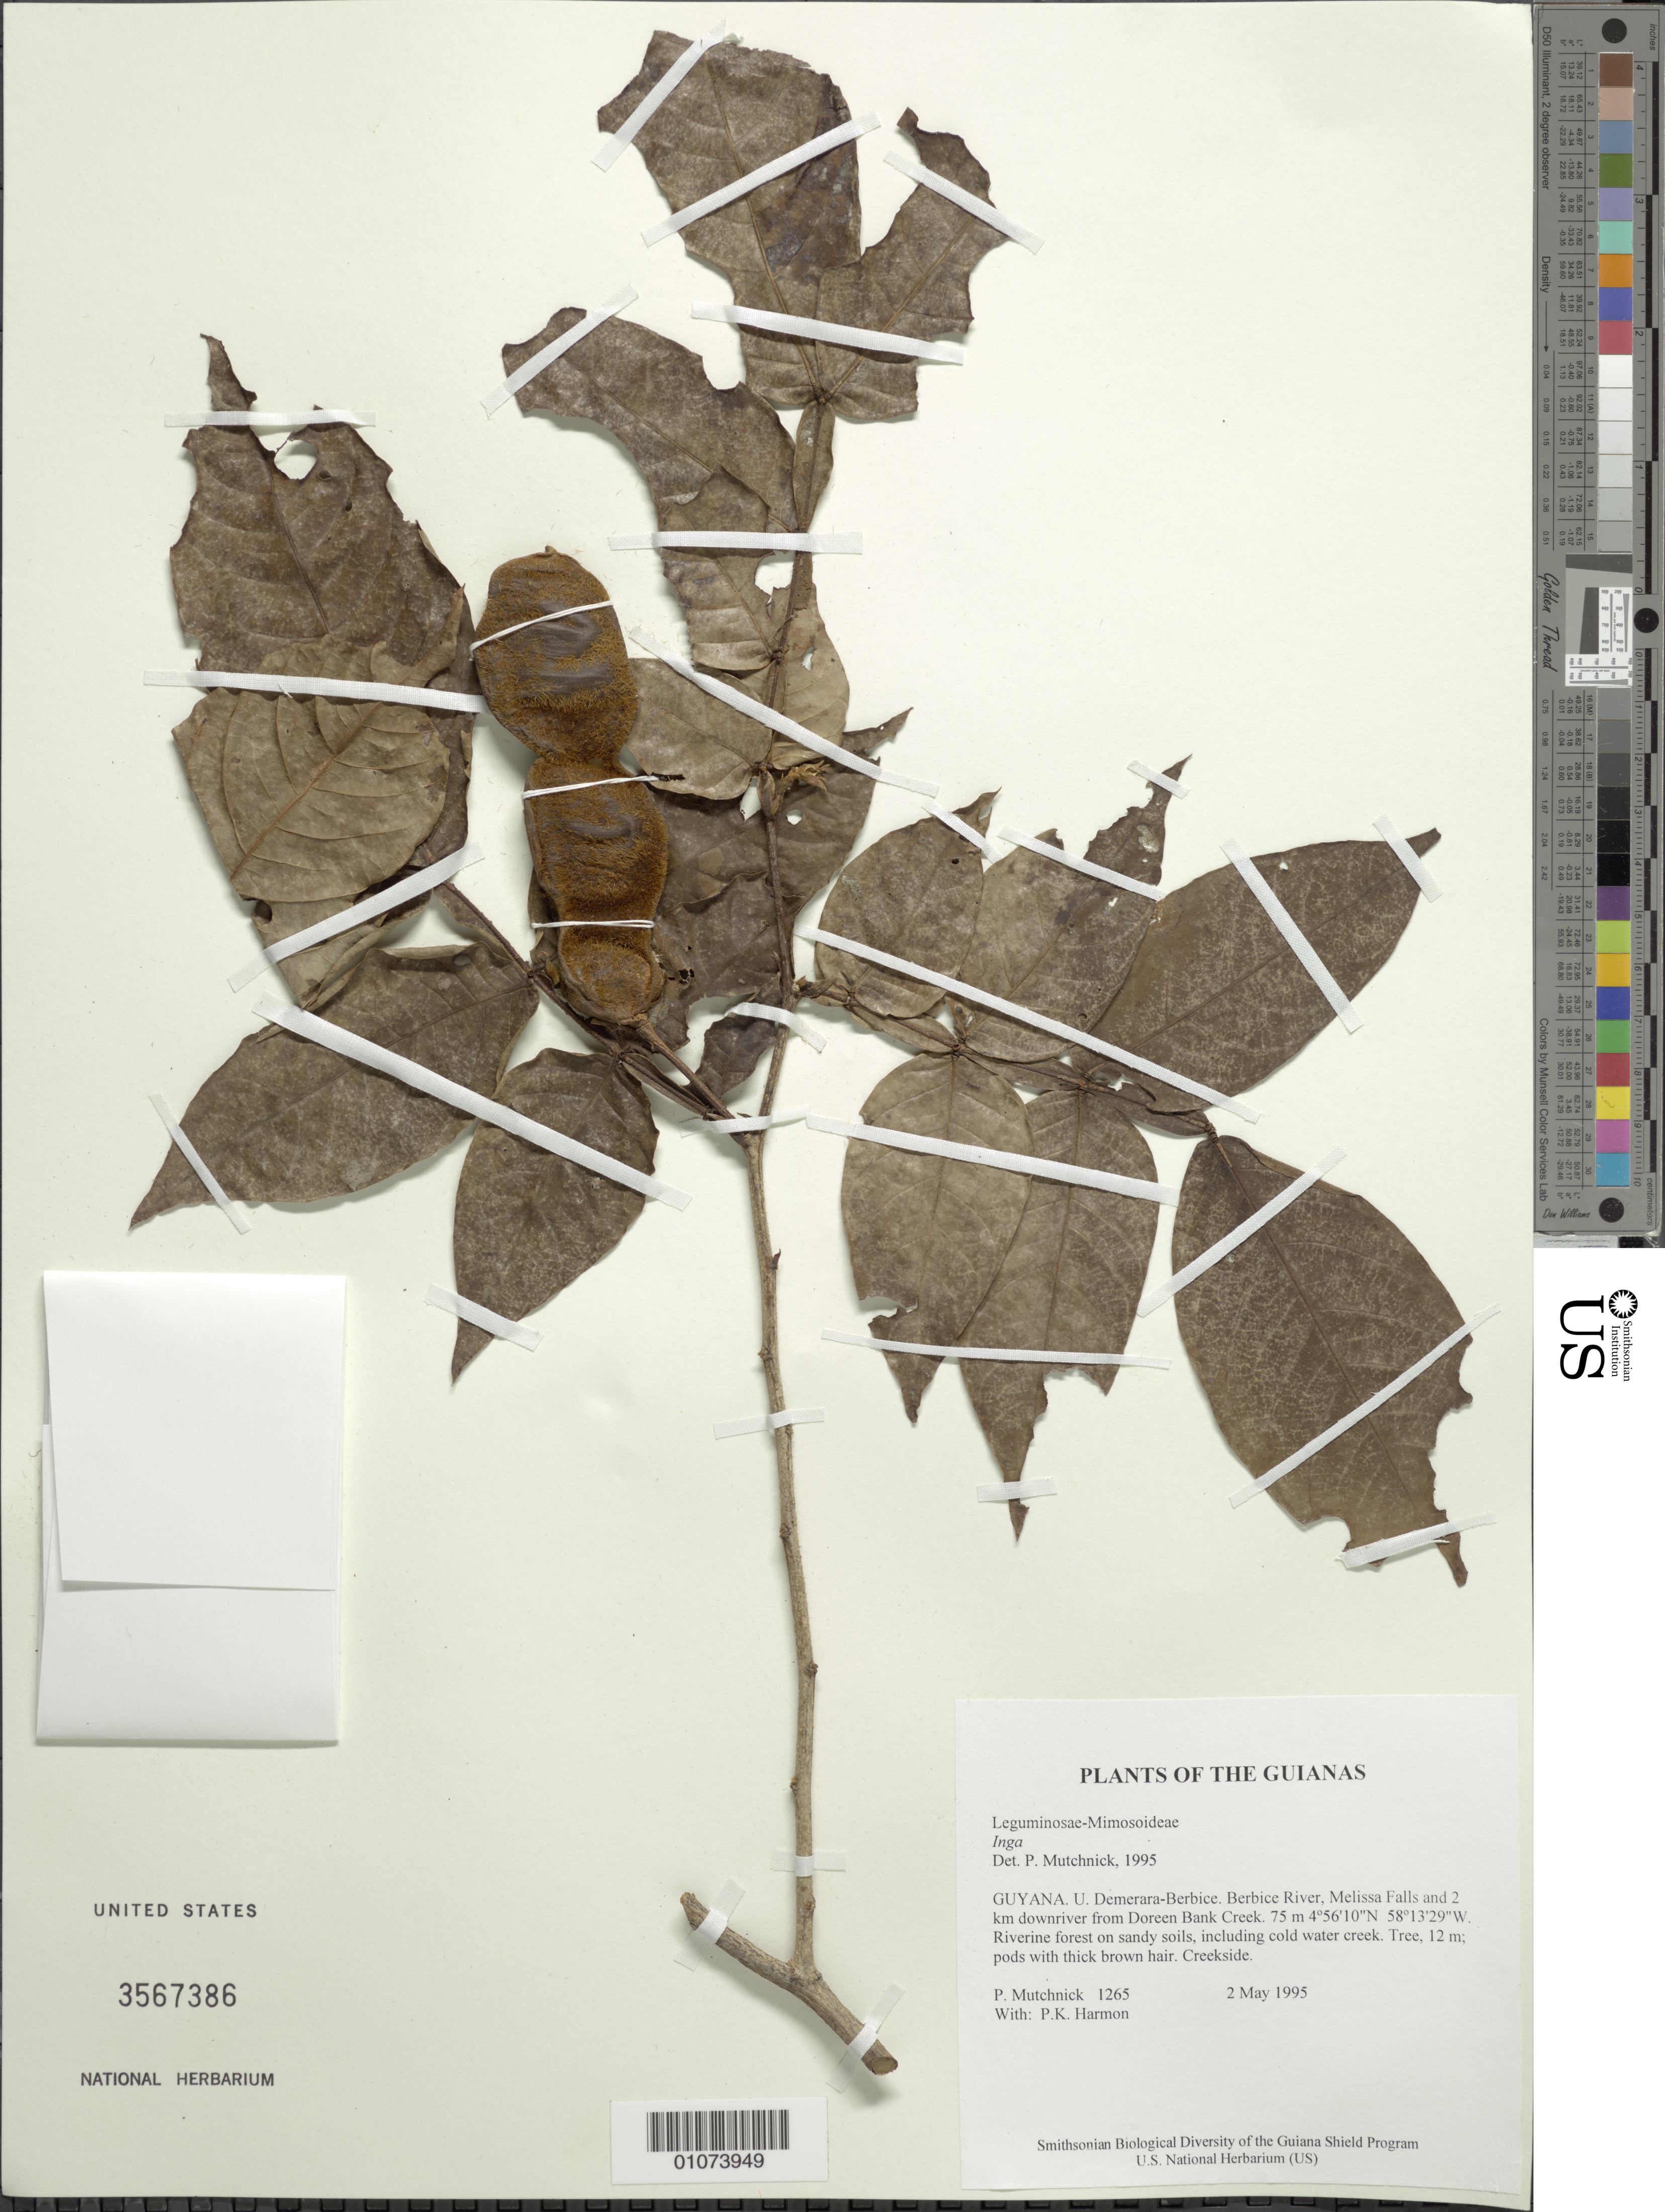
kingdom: Plantae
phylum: Tracheophyta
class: Magnoliopsida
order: Fabales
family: Fabaceae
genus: Inga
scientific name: Inga sp.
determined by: Mutchnick, P.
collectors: P. Mutchnick & P. Harmon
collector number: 1265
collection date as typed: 2 May 1995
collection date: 1995-05-02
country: Guyana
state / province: U. Demerara-Berbice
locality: Berbice River, Melissa Falls and 2 km downriver from Doreen Bank Creek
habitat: Riverine forest on sandy soils, including cold water creek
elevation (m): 75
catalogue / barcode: US 3567386